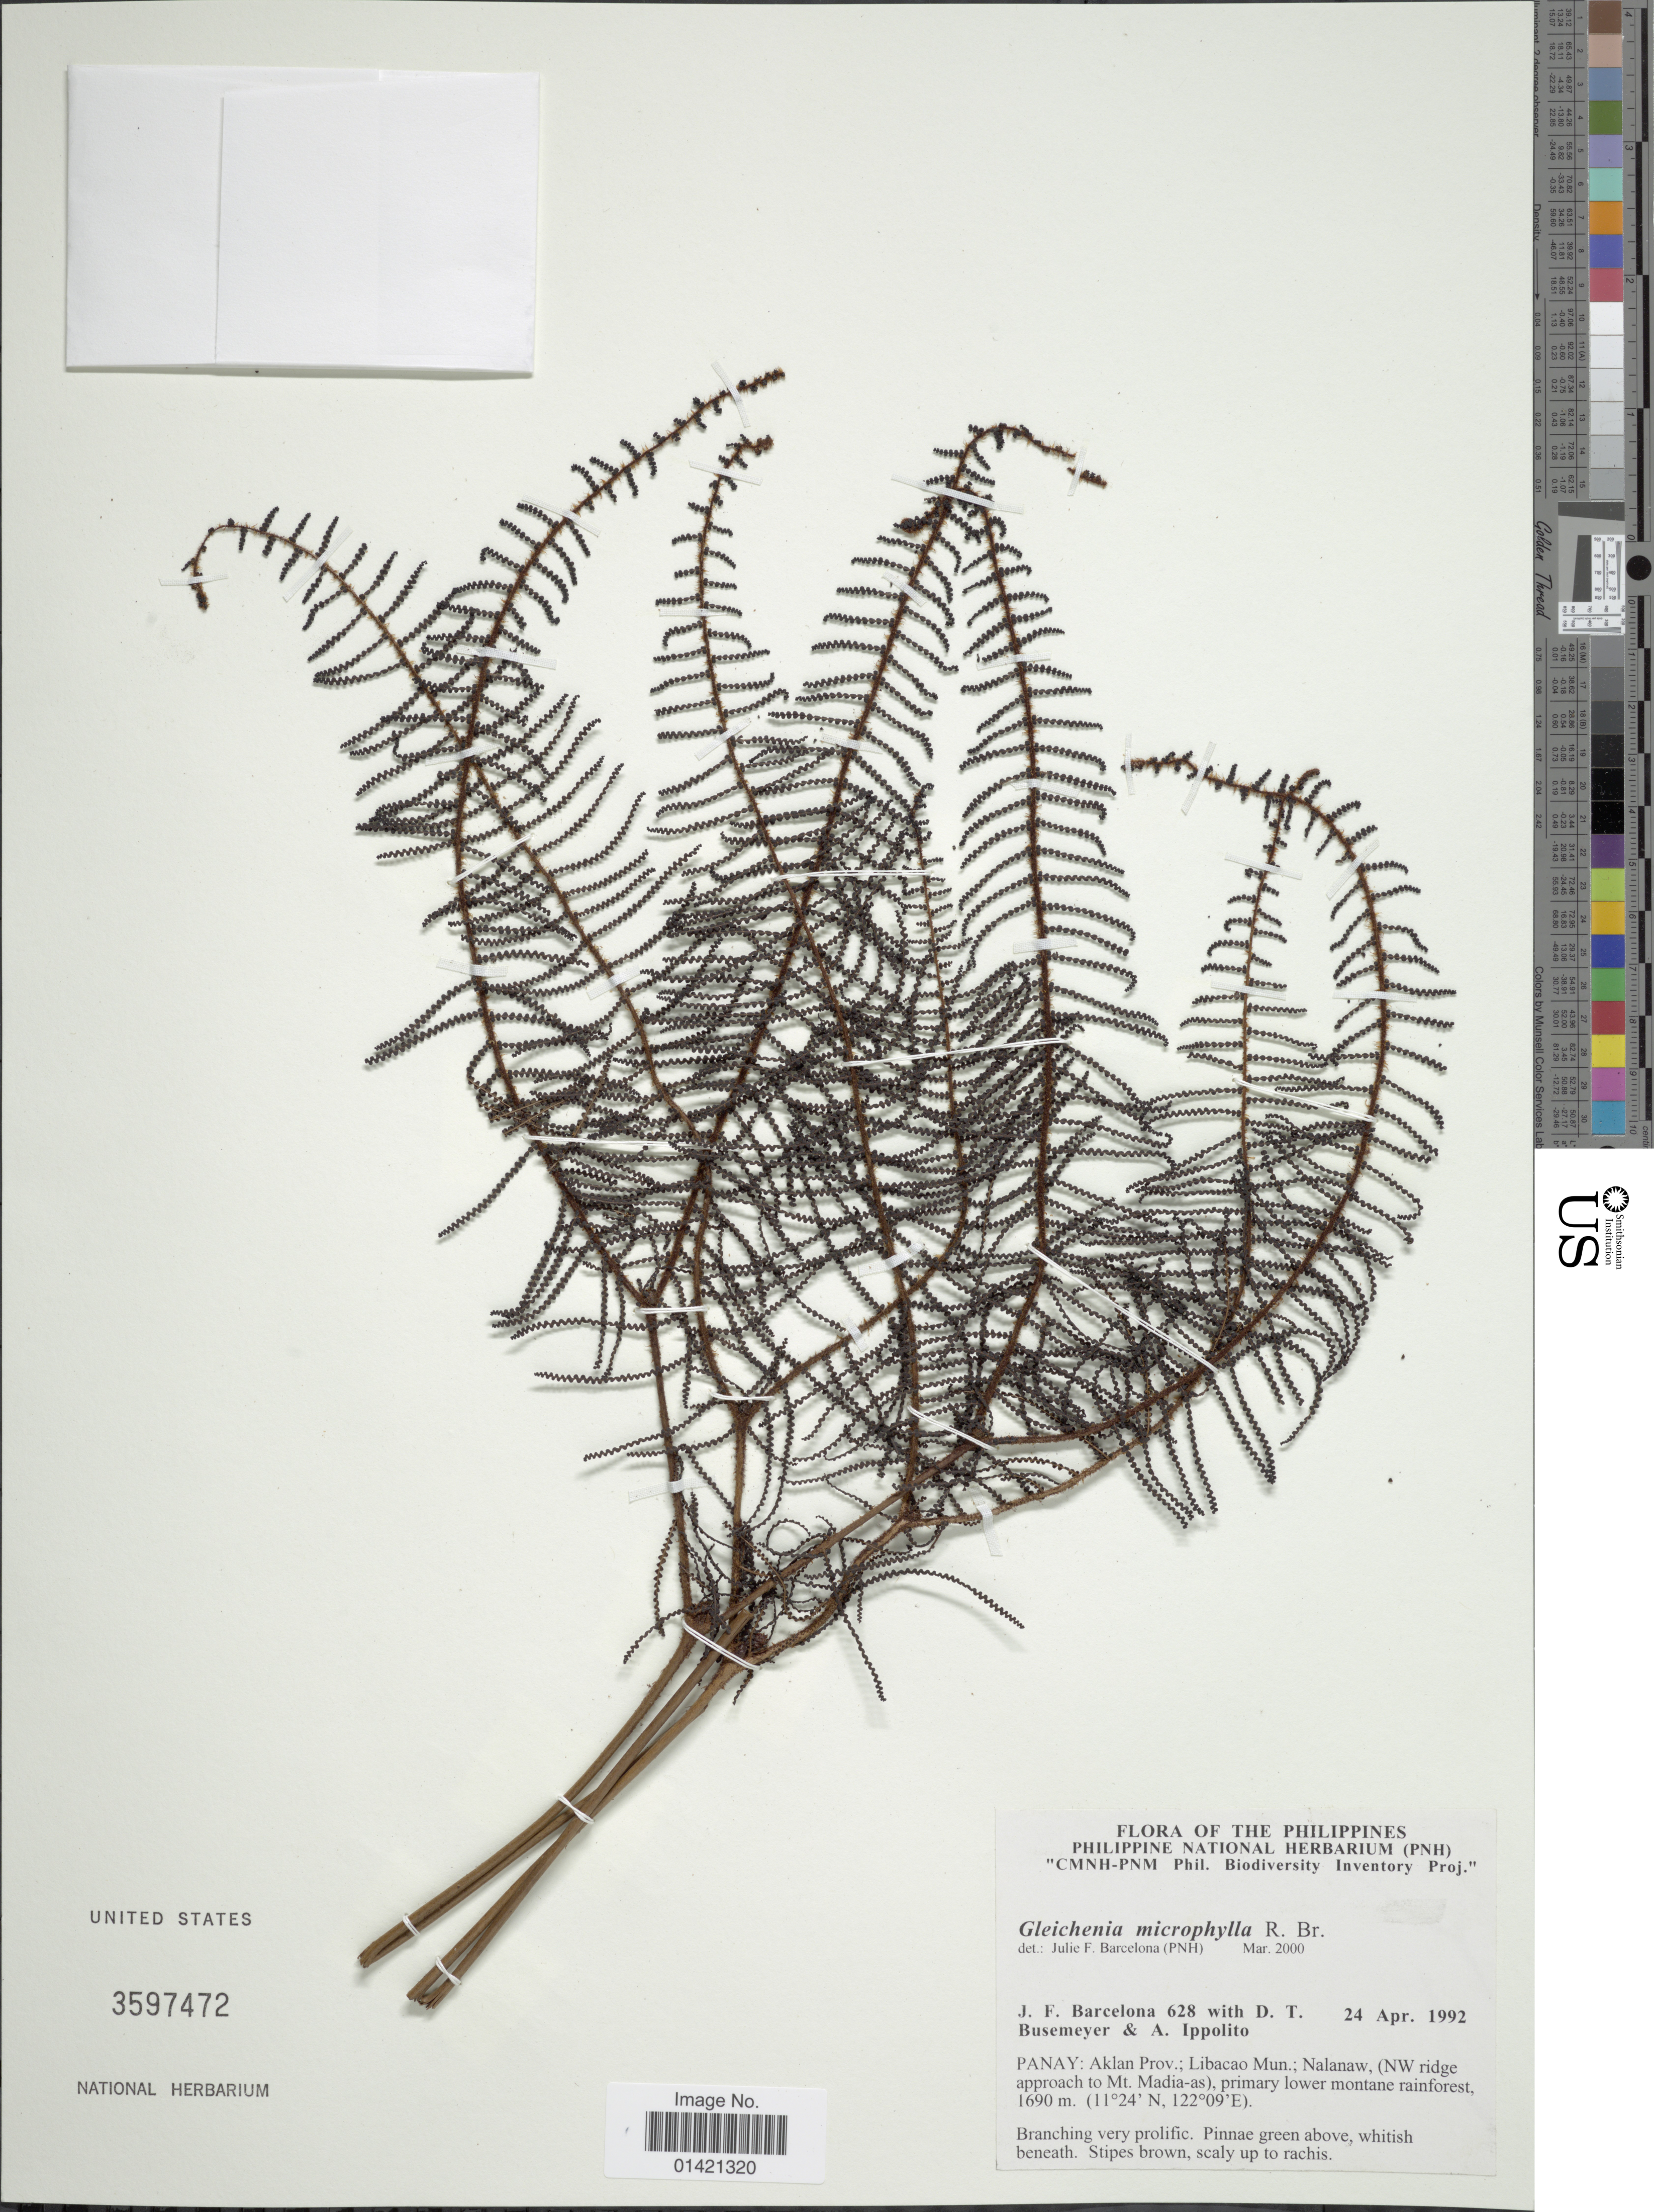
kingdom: Plantae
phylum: Tracheophyta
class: Polypodiopsida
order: Gleicheniales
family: Gleicheniaceae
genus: Gleichenia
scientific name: Gleichenia microphylla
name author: R. Br.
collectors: J. F. Barcelona, D. Busemeyer & A. Ippolito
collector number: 628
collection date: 1992-04-24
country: Philippines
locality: Panay: Aklan Prov.; Libacao Mun.; Nalanaw, (NW ridge approach to Mt. Madia-as).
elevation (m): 1690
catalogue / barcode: US 3597472